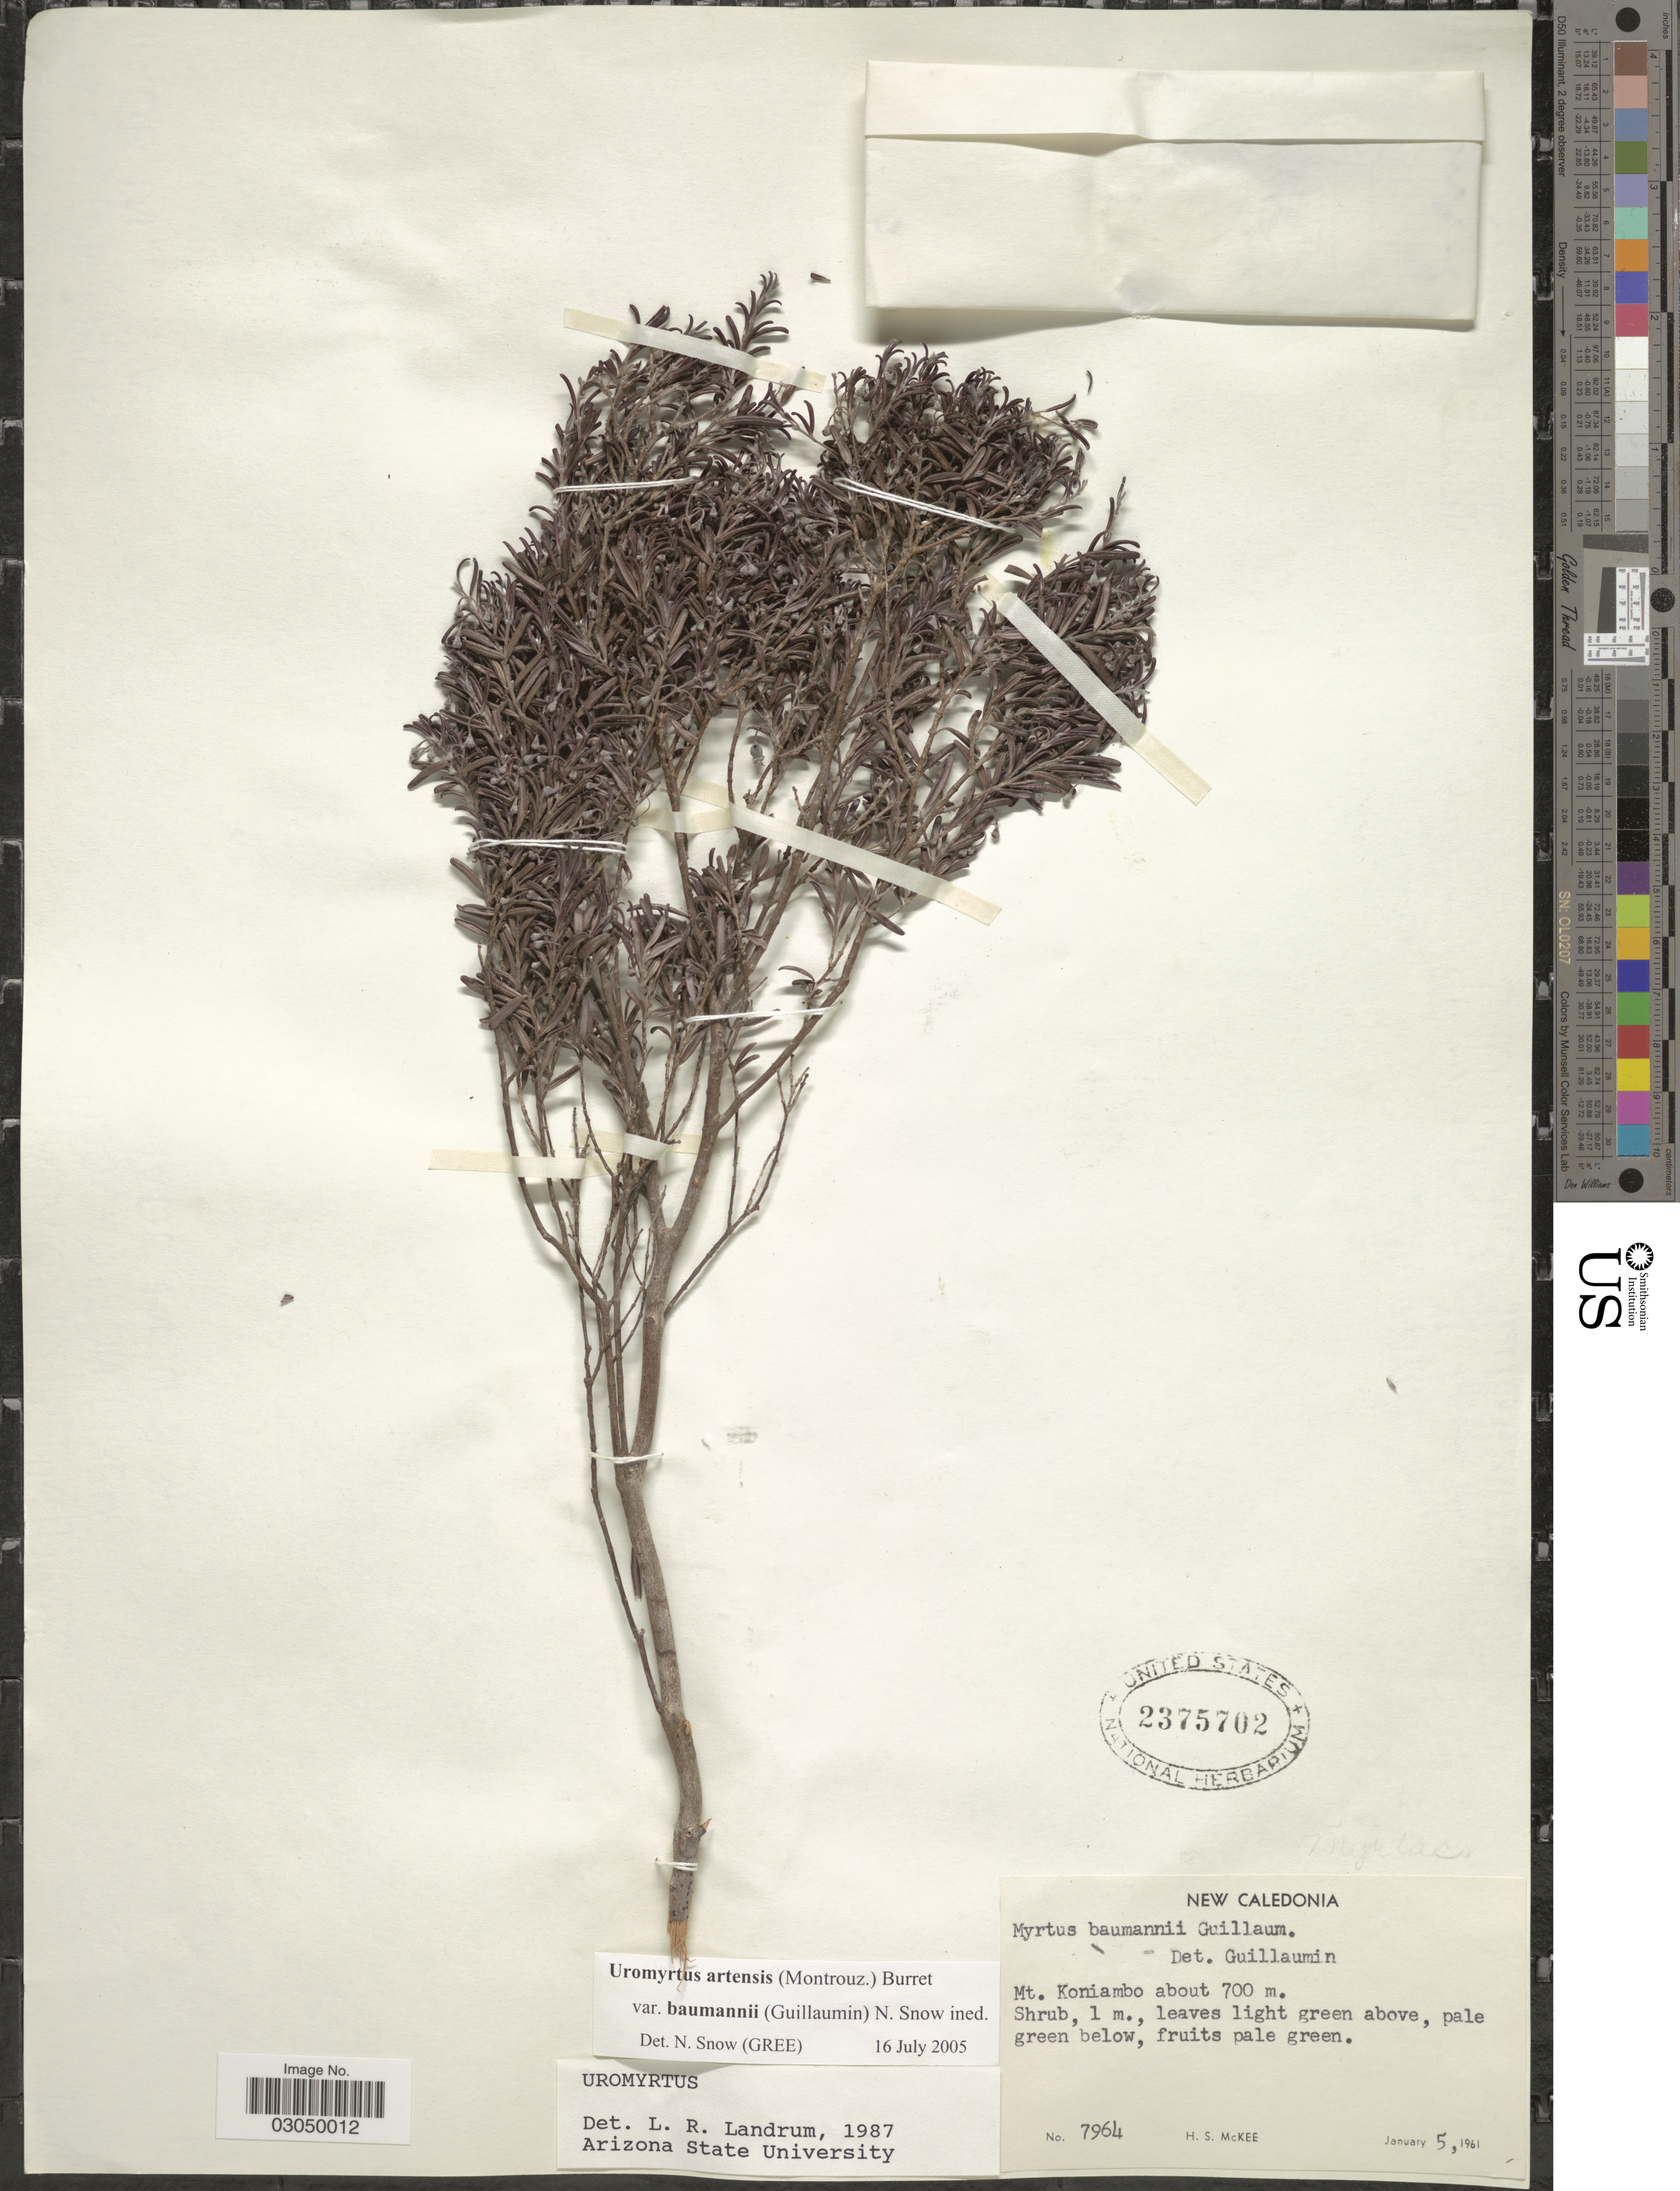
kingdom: Plantae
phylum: Tracheophyta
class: Magnoliopsida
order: Myrtales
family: Myrtaceae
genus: Uromyrtus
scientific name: Uromyrtus baumanii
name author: (Guillaumin) N. Snow & Guymer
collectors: H. S. McKee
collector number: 7964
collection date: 1961-01-05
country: New Caledonia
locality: Mt. Koniambo.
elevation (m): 700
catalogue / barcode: US 2375702